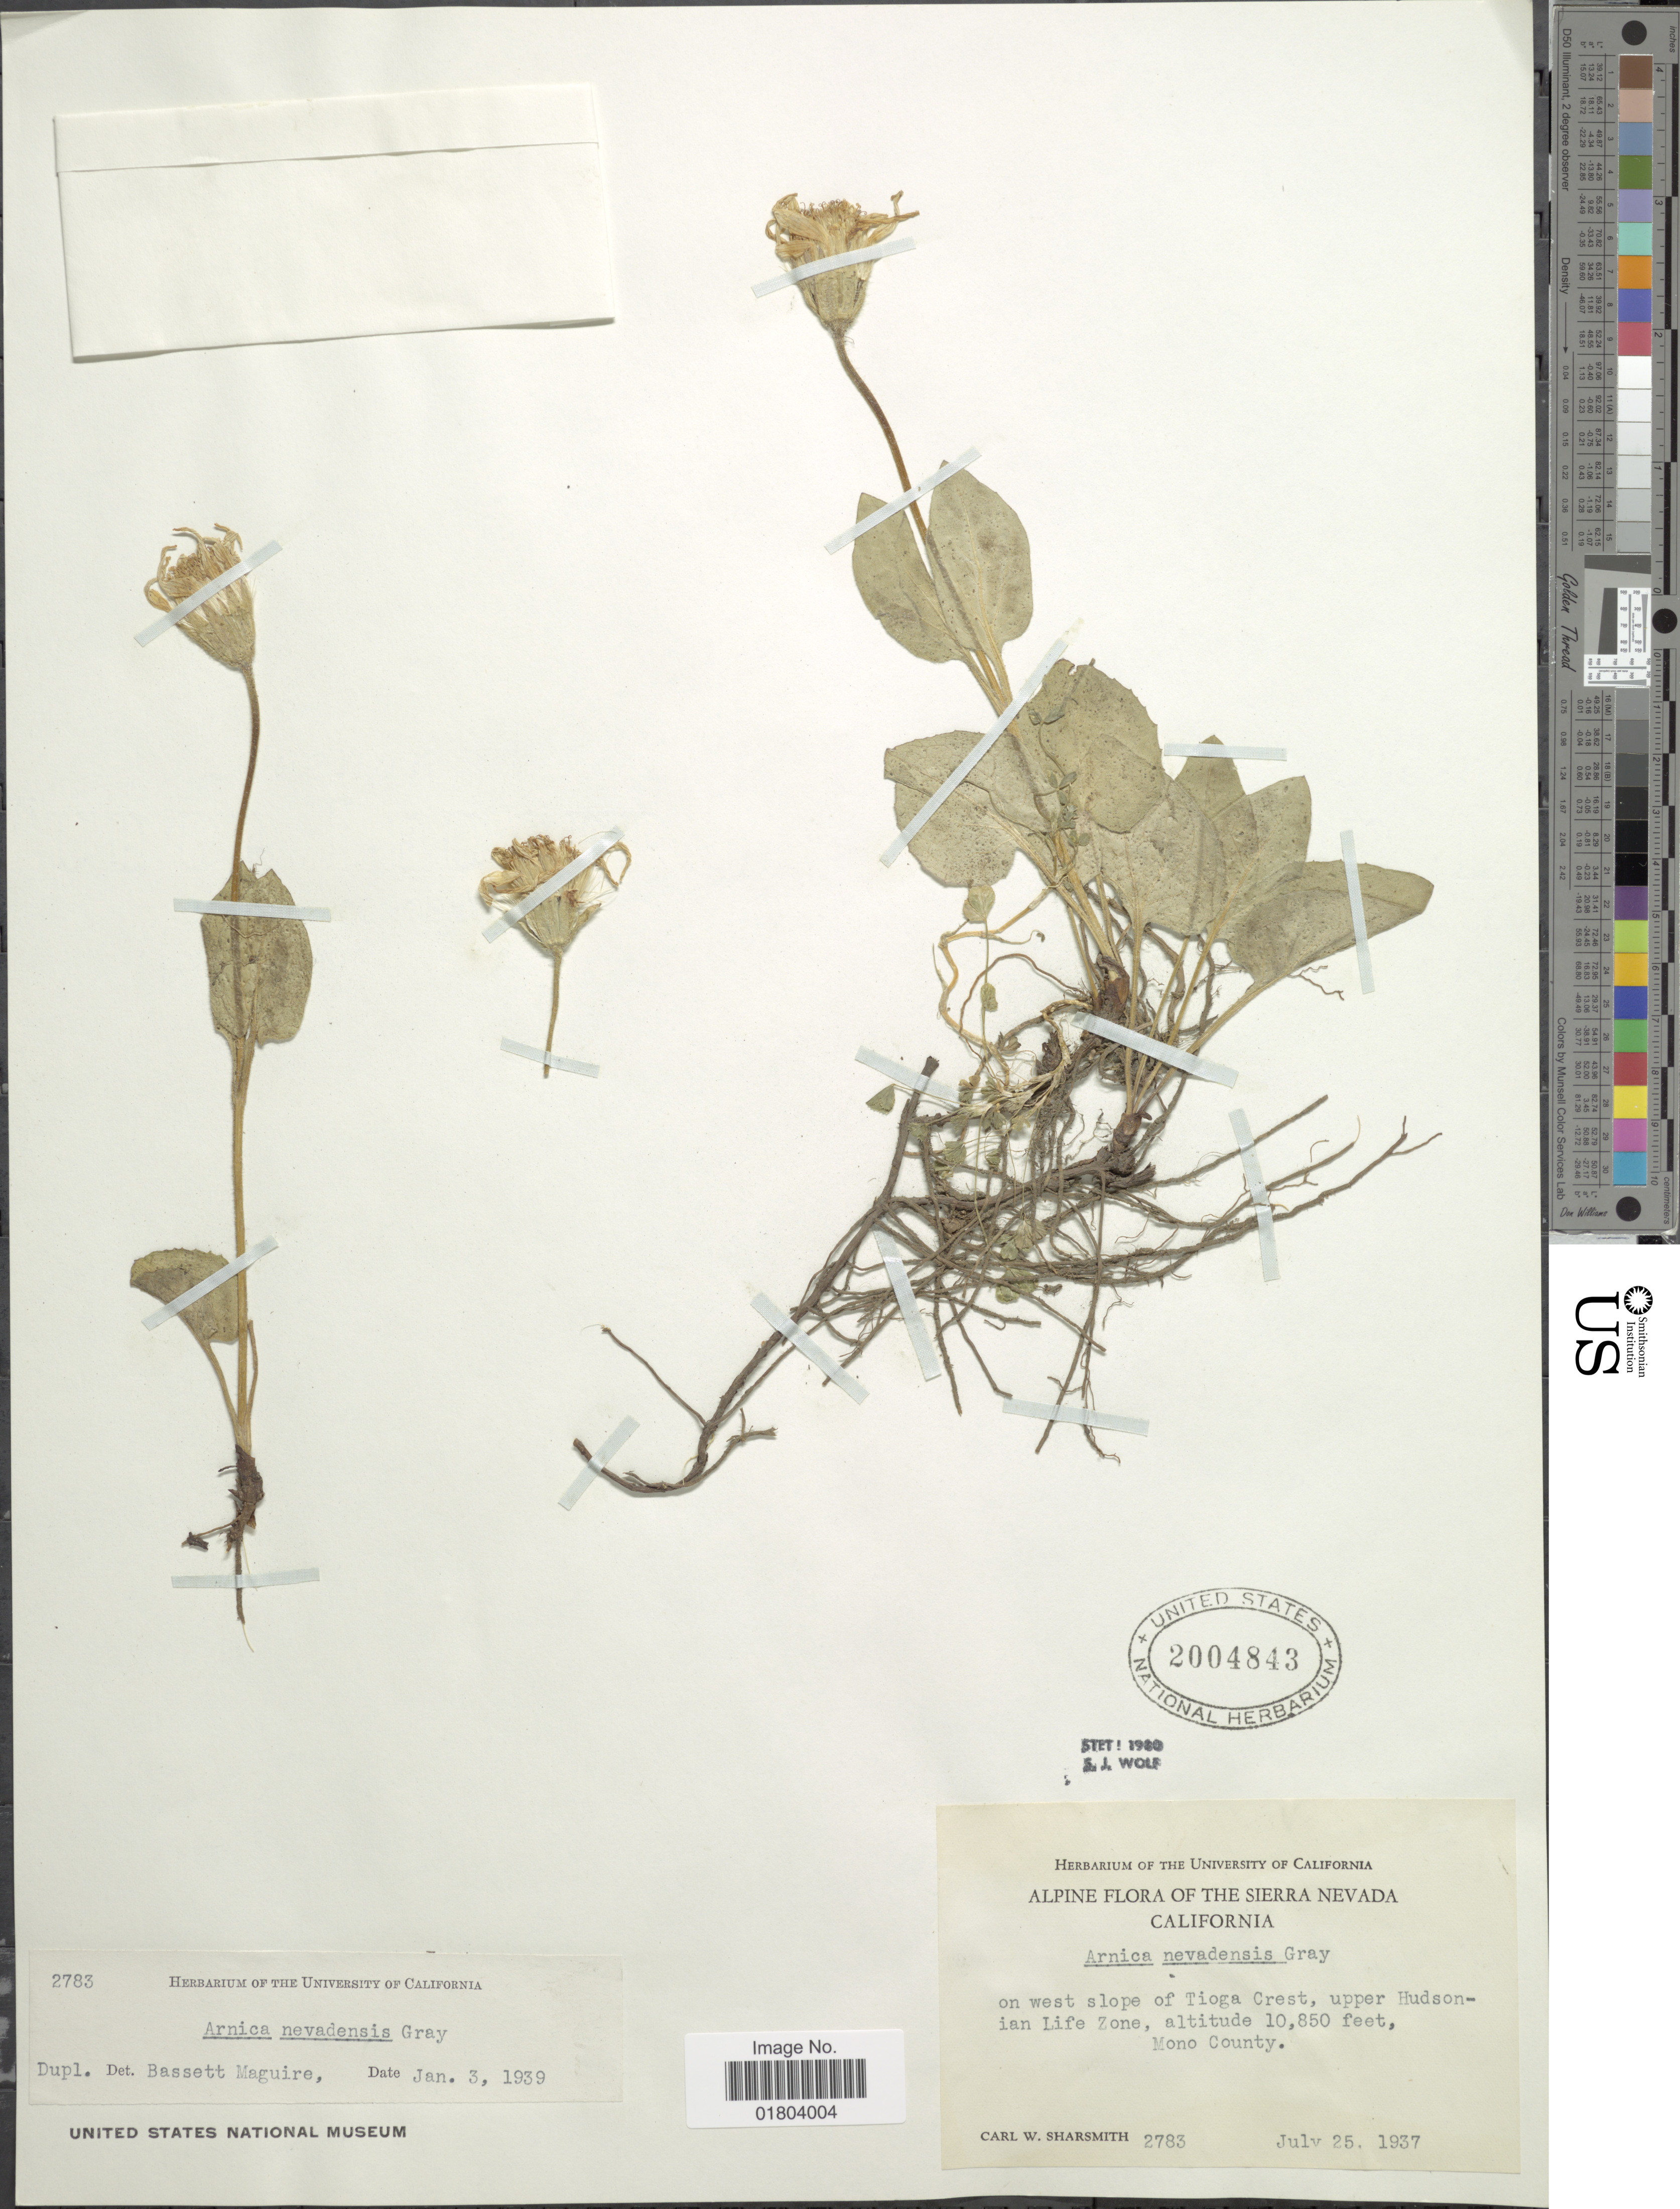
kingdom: Plantae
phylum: Tracheophyta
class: Magnoliopsida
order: Asterales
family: Asteraceae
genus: Arnica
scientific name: Arnica nevadensis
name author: A. Gray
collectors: C. Sharsmith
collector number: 2783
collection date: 1937-07-25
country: United States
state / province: California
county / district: Mono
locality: Sierra Nevada, on west slope of Tioga Crest, upper Hudsonian Life Zone, Mono County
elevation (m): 3307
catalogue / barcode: US 2004843